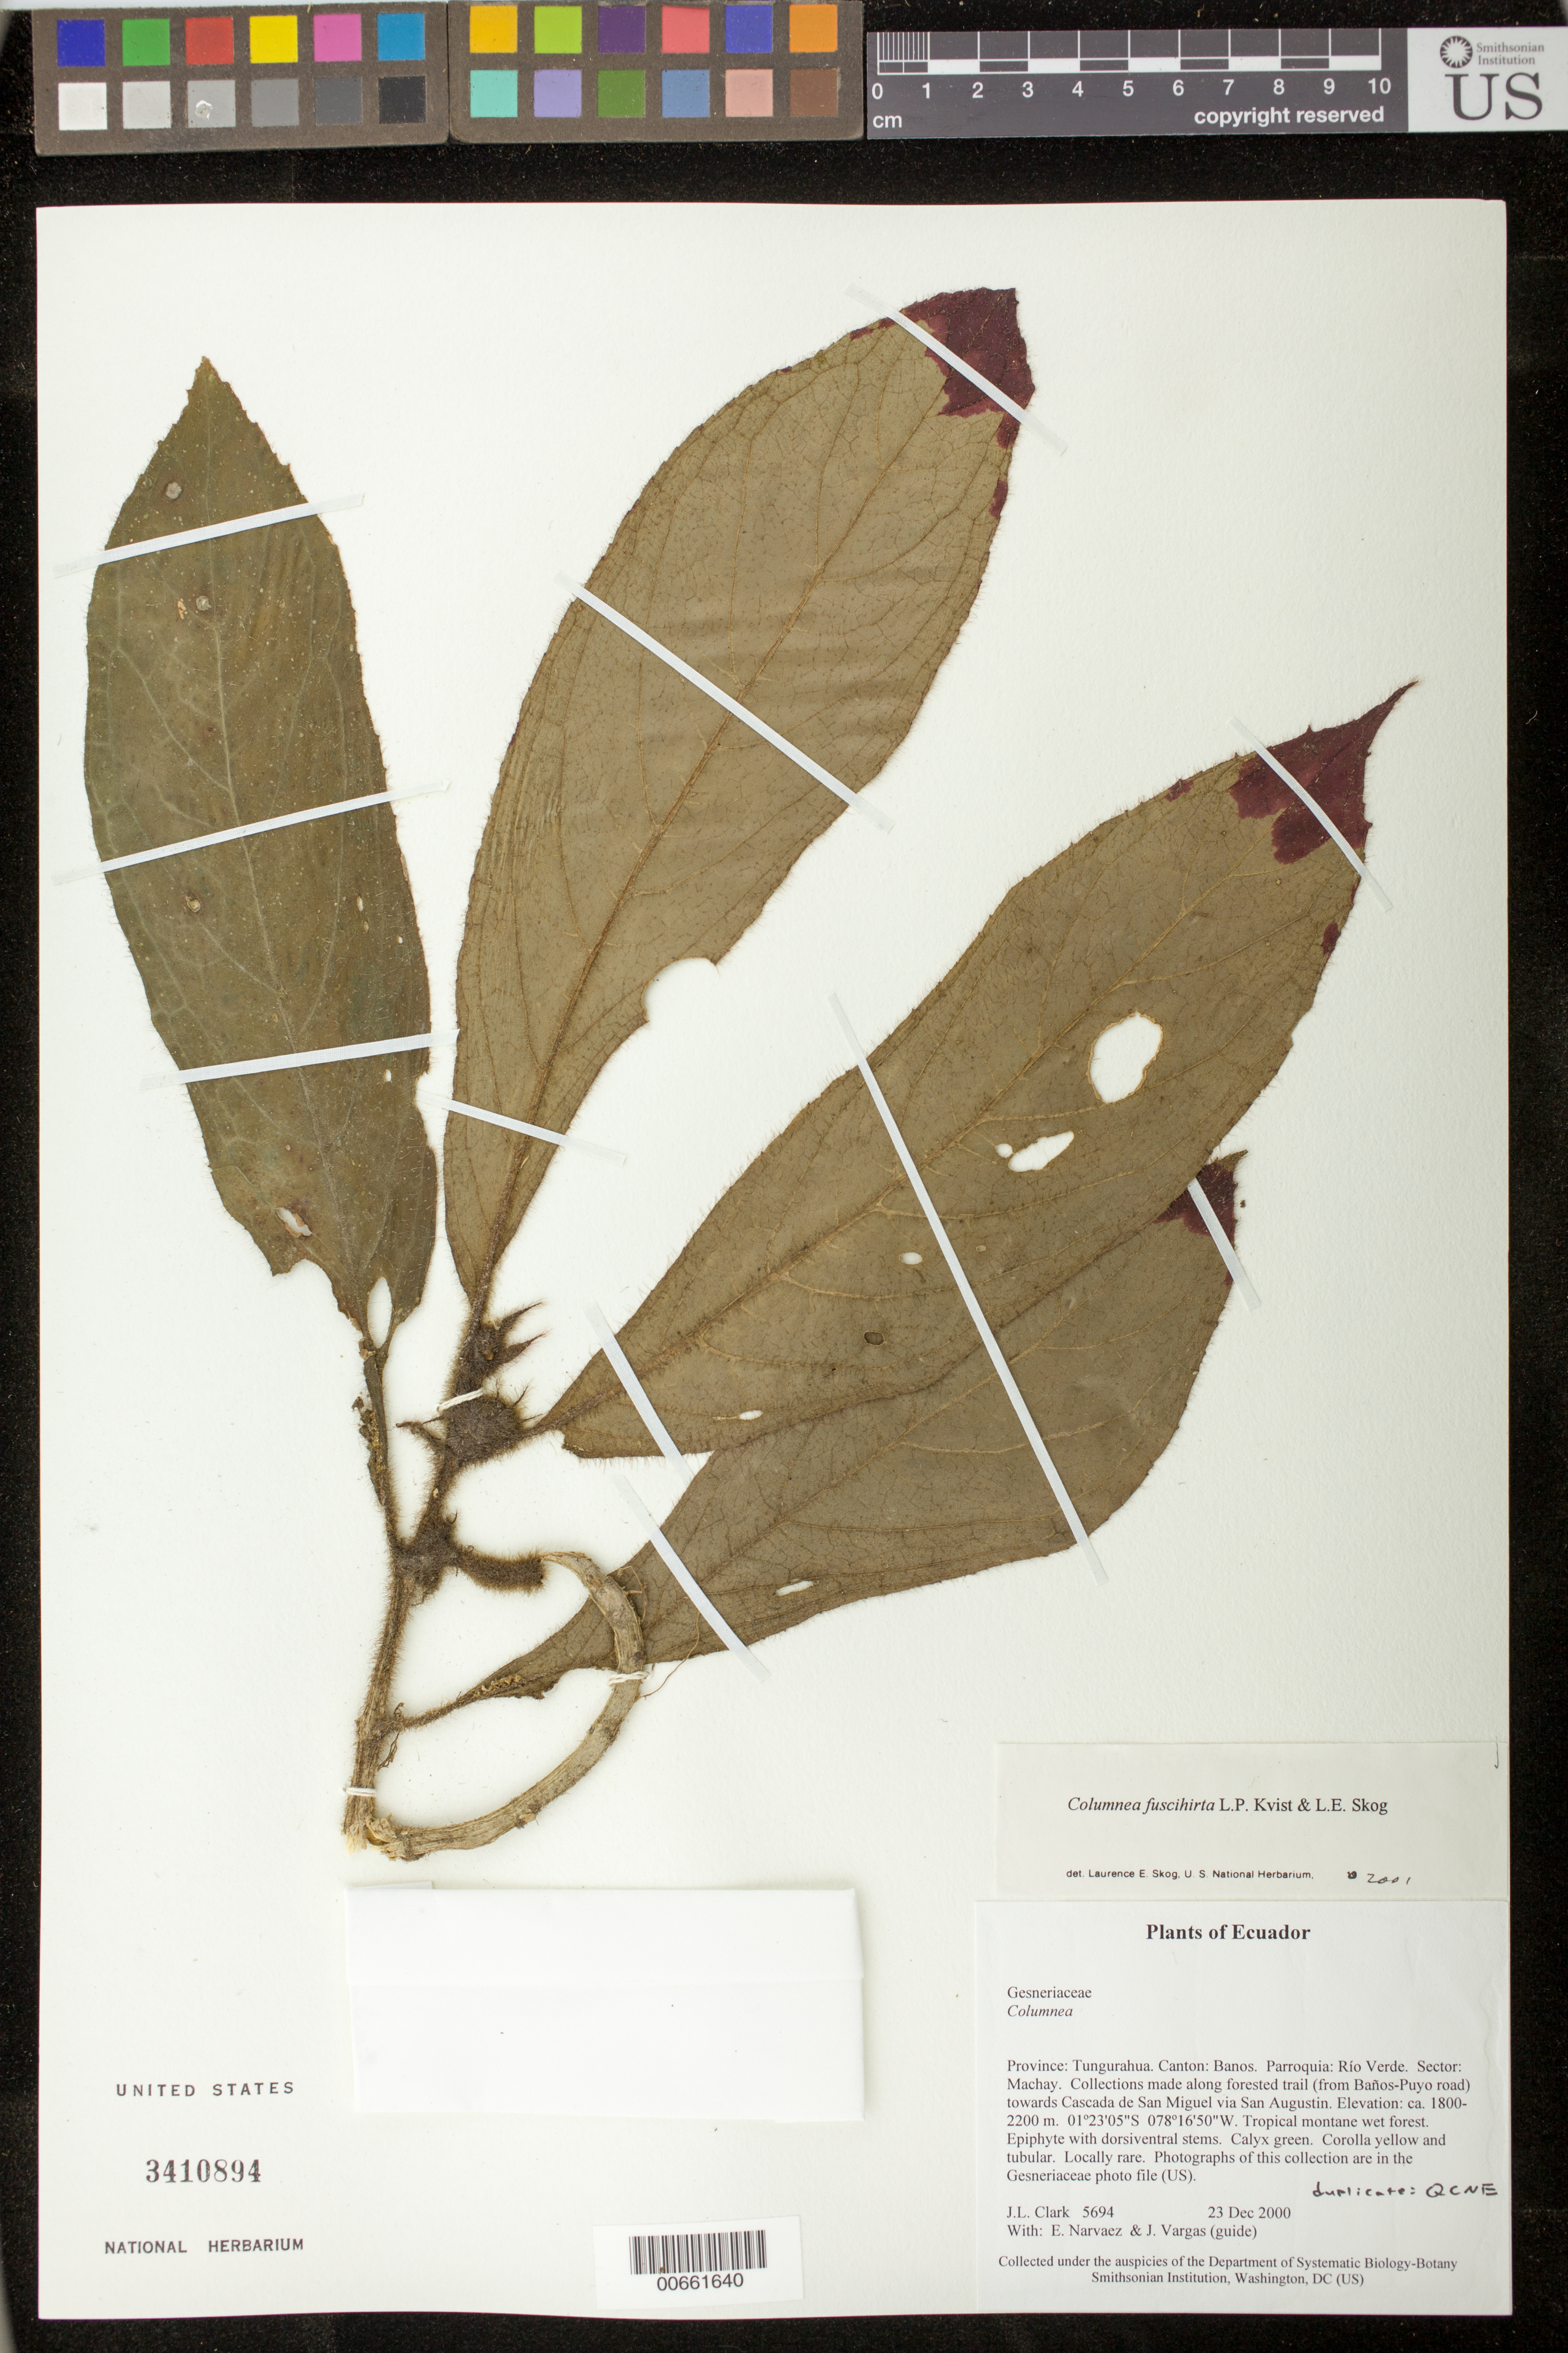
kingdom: Plantae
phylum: Tracheophyta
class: Magnoliopsida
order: Lamiales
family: Gesneriaceae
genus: Columnea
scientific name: Columnea fuscihirta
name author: L.P. Kvist & L.E. Skog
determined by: Skog, Laurence E.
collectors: J. L. Clark, E. Narváez & J. Vargas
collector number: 5694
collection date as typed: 23 Dec 2000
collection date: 2000-12-23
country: Ecuador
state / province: Tungurahua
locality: Cantón: Banos. Parroquia: Río Verde. Sector: Machay. Collections made along forested trail (from Baños-Puyo road) towards Cascada de San Miguel via San Augustin.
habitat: Tropical montane wet forest.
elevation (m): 1800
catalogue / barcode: US 3410894